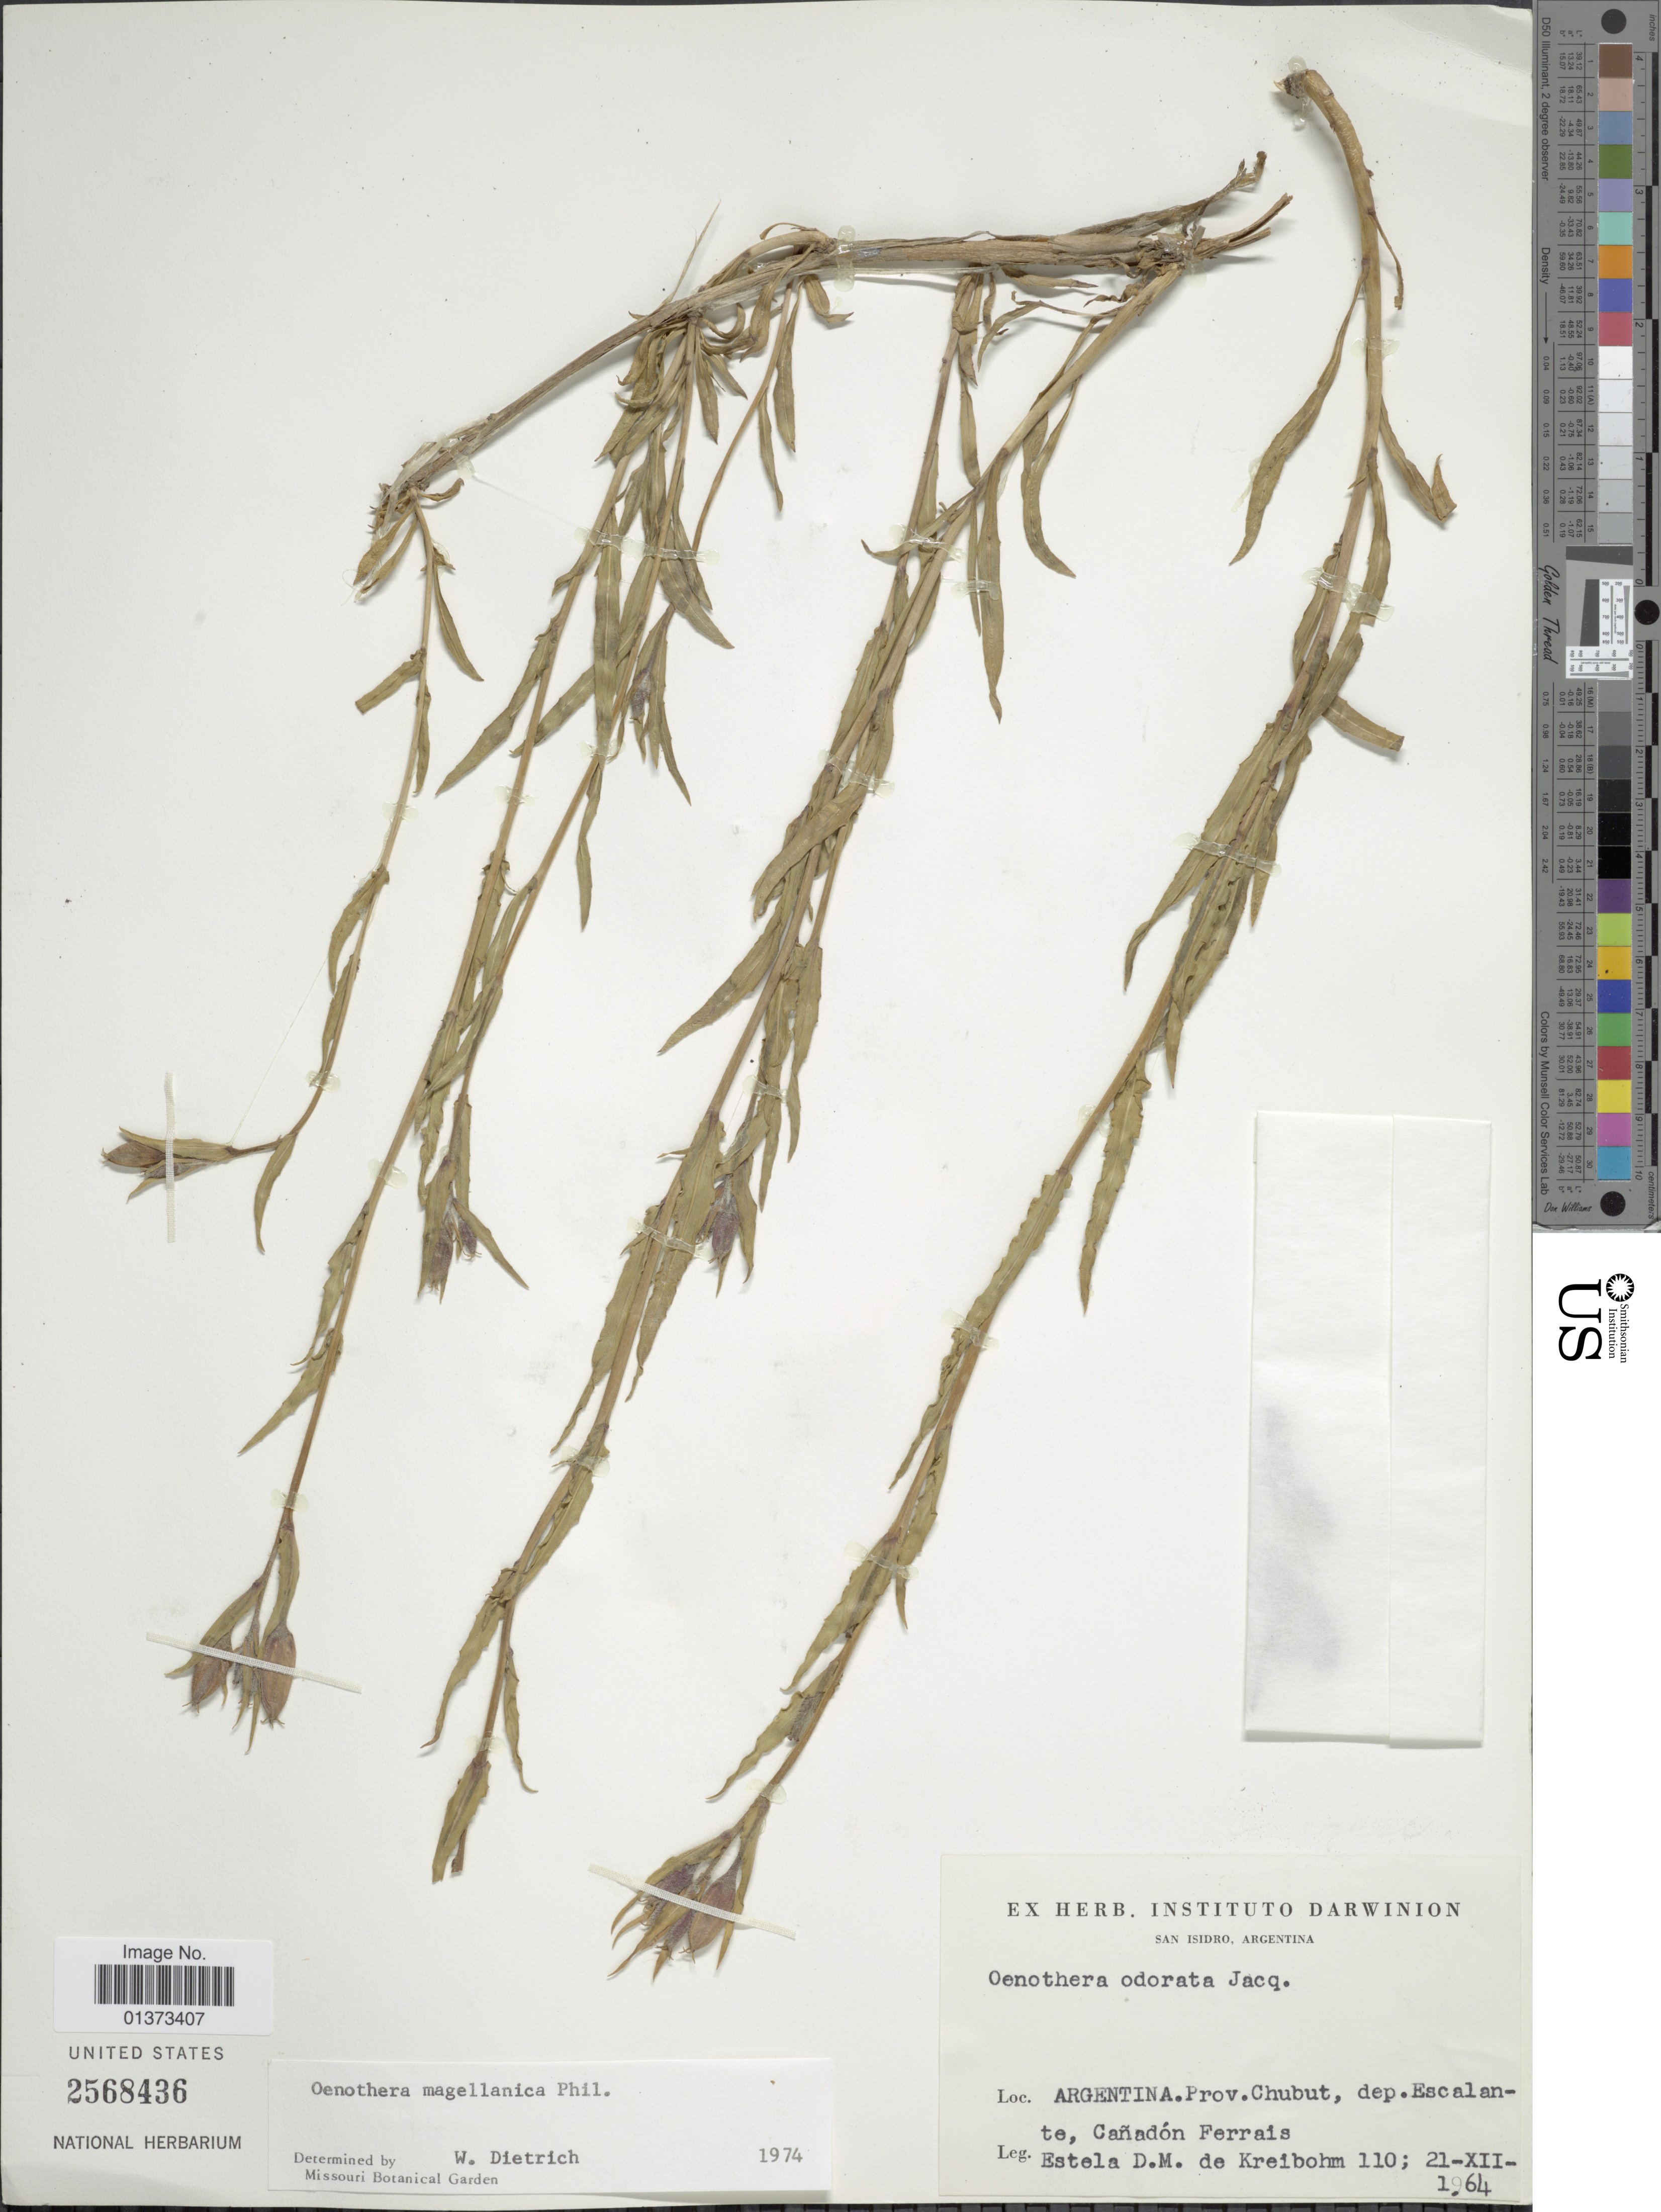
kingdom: Plantae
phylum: Tracheophyta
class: Magnoliopsida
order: Myrtales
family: Onagraceae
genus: Oenothera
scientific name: Oenothera magellanica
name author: Phil.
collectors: -. Kreibohm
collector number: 110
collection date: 1964-12-21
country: Argentina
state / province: Chubut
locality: Dep. Escalante, Cañadón Ferrais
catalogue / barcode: US 2568436